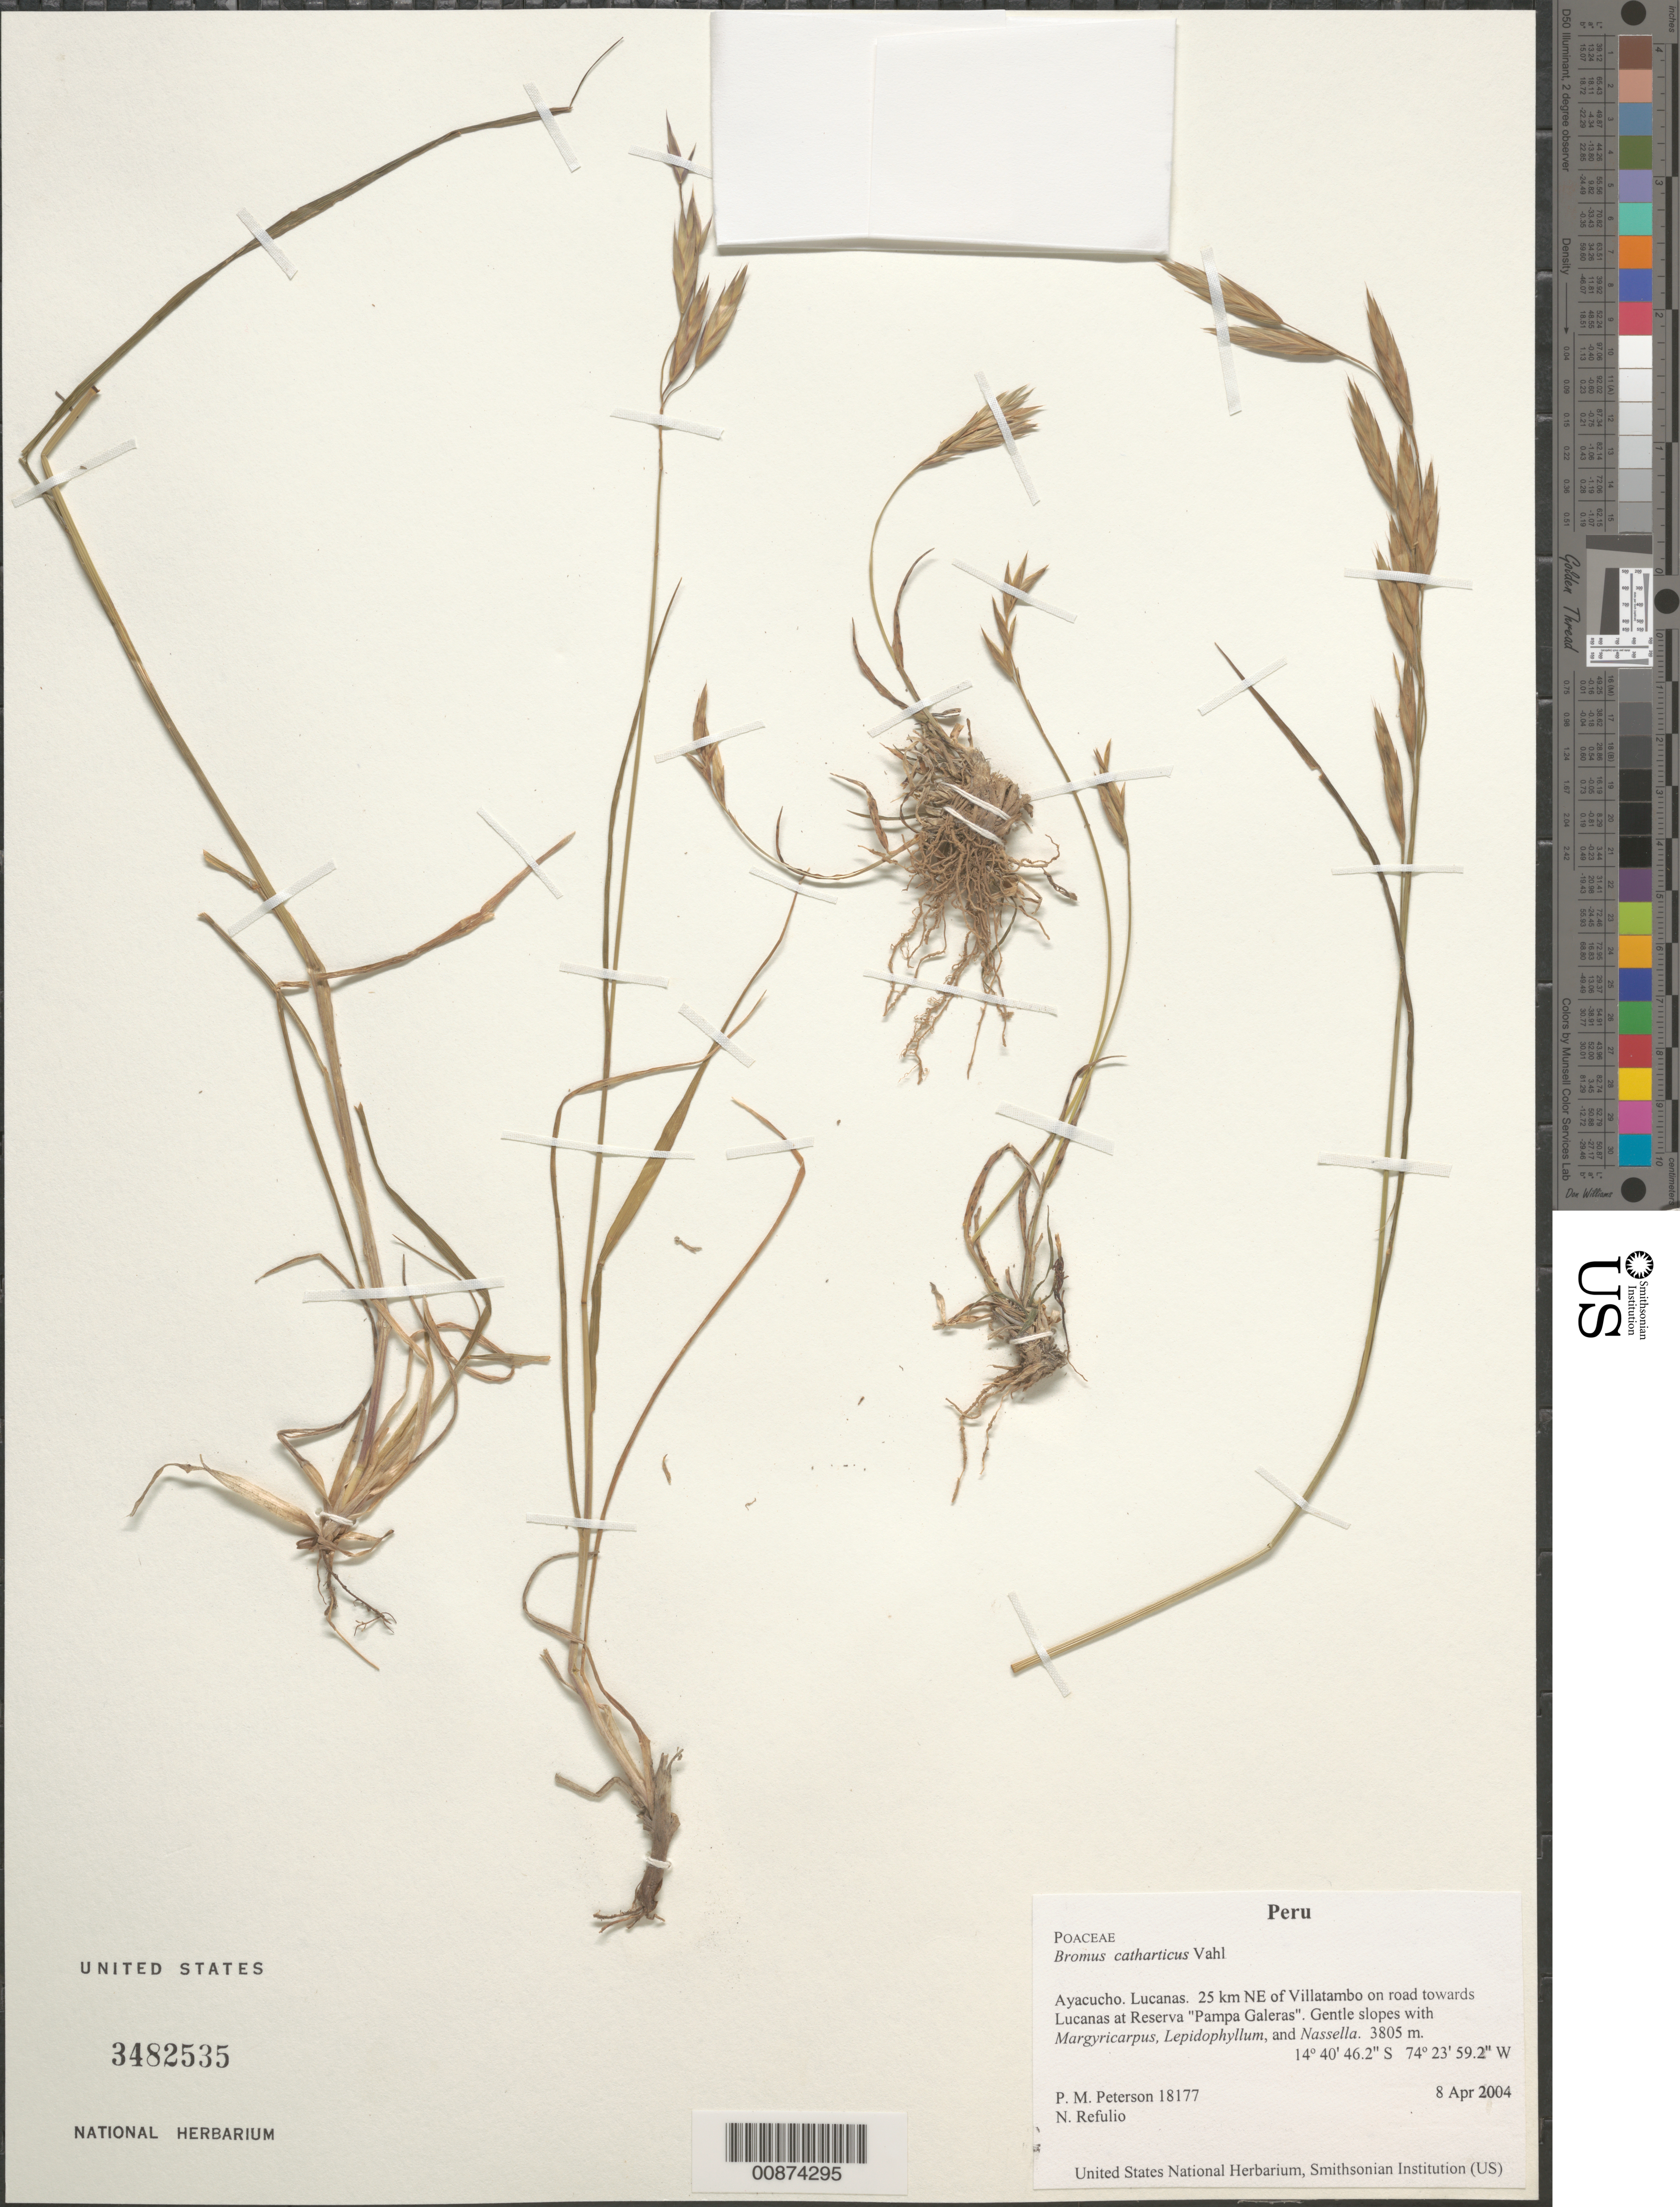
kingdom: Plantae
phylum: Tracheophyta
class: Liliopsida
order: Poales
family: Poaceae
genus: Bromus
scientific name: Bromus catharticus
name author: Vahl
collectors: P. M. Peterson & N. Refulio-Rodríguez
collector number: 18177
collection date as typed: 08 Apr 2004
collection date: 2004-04-08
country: Peru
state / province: Ayacucho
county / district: Lucanas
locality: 25 km NE of Villatambo on road towards Lucanas at Reserva "Pampa Galeras". Gentle slopes with Margyricarpus, Lepidophyllum, and Nassella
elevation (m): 3805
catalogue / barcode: US 3482535